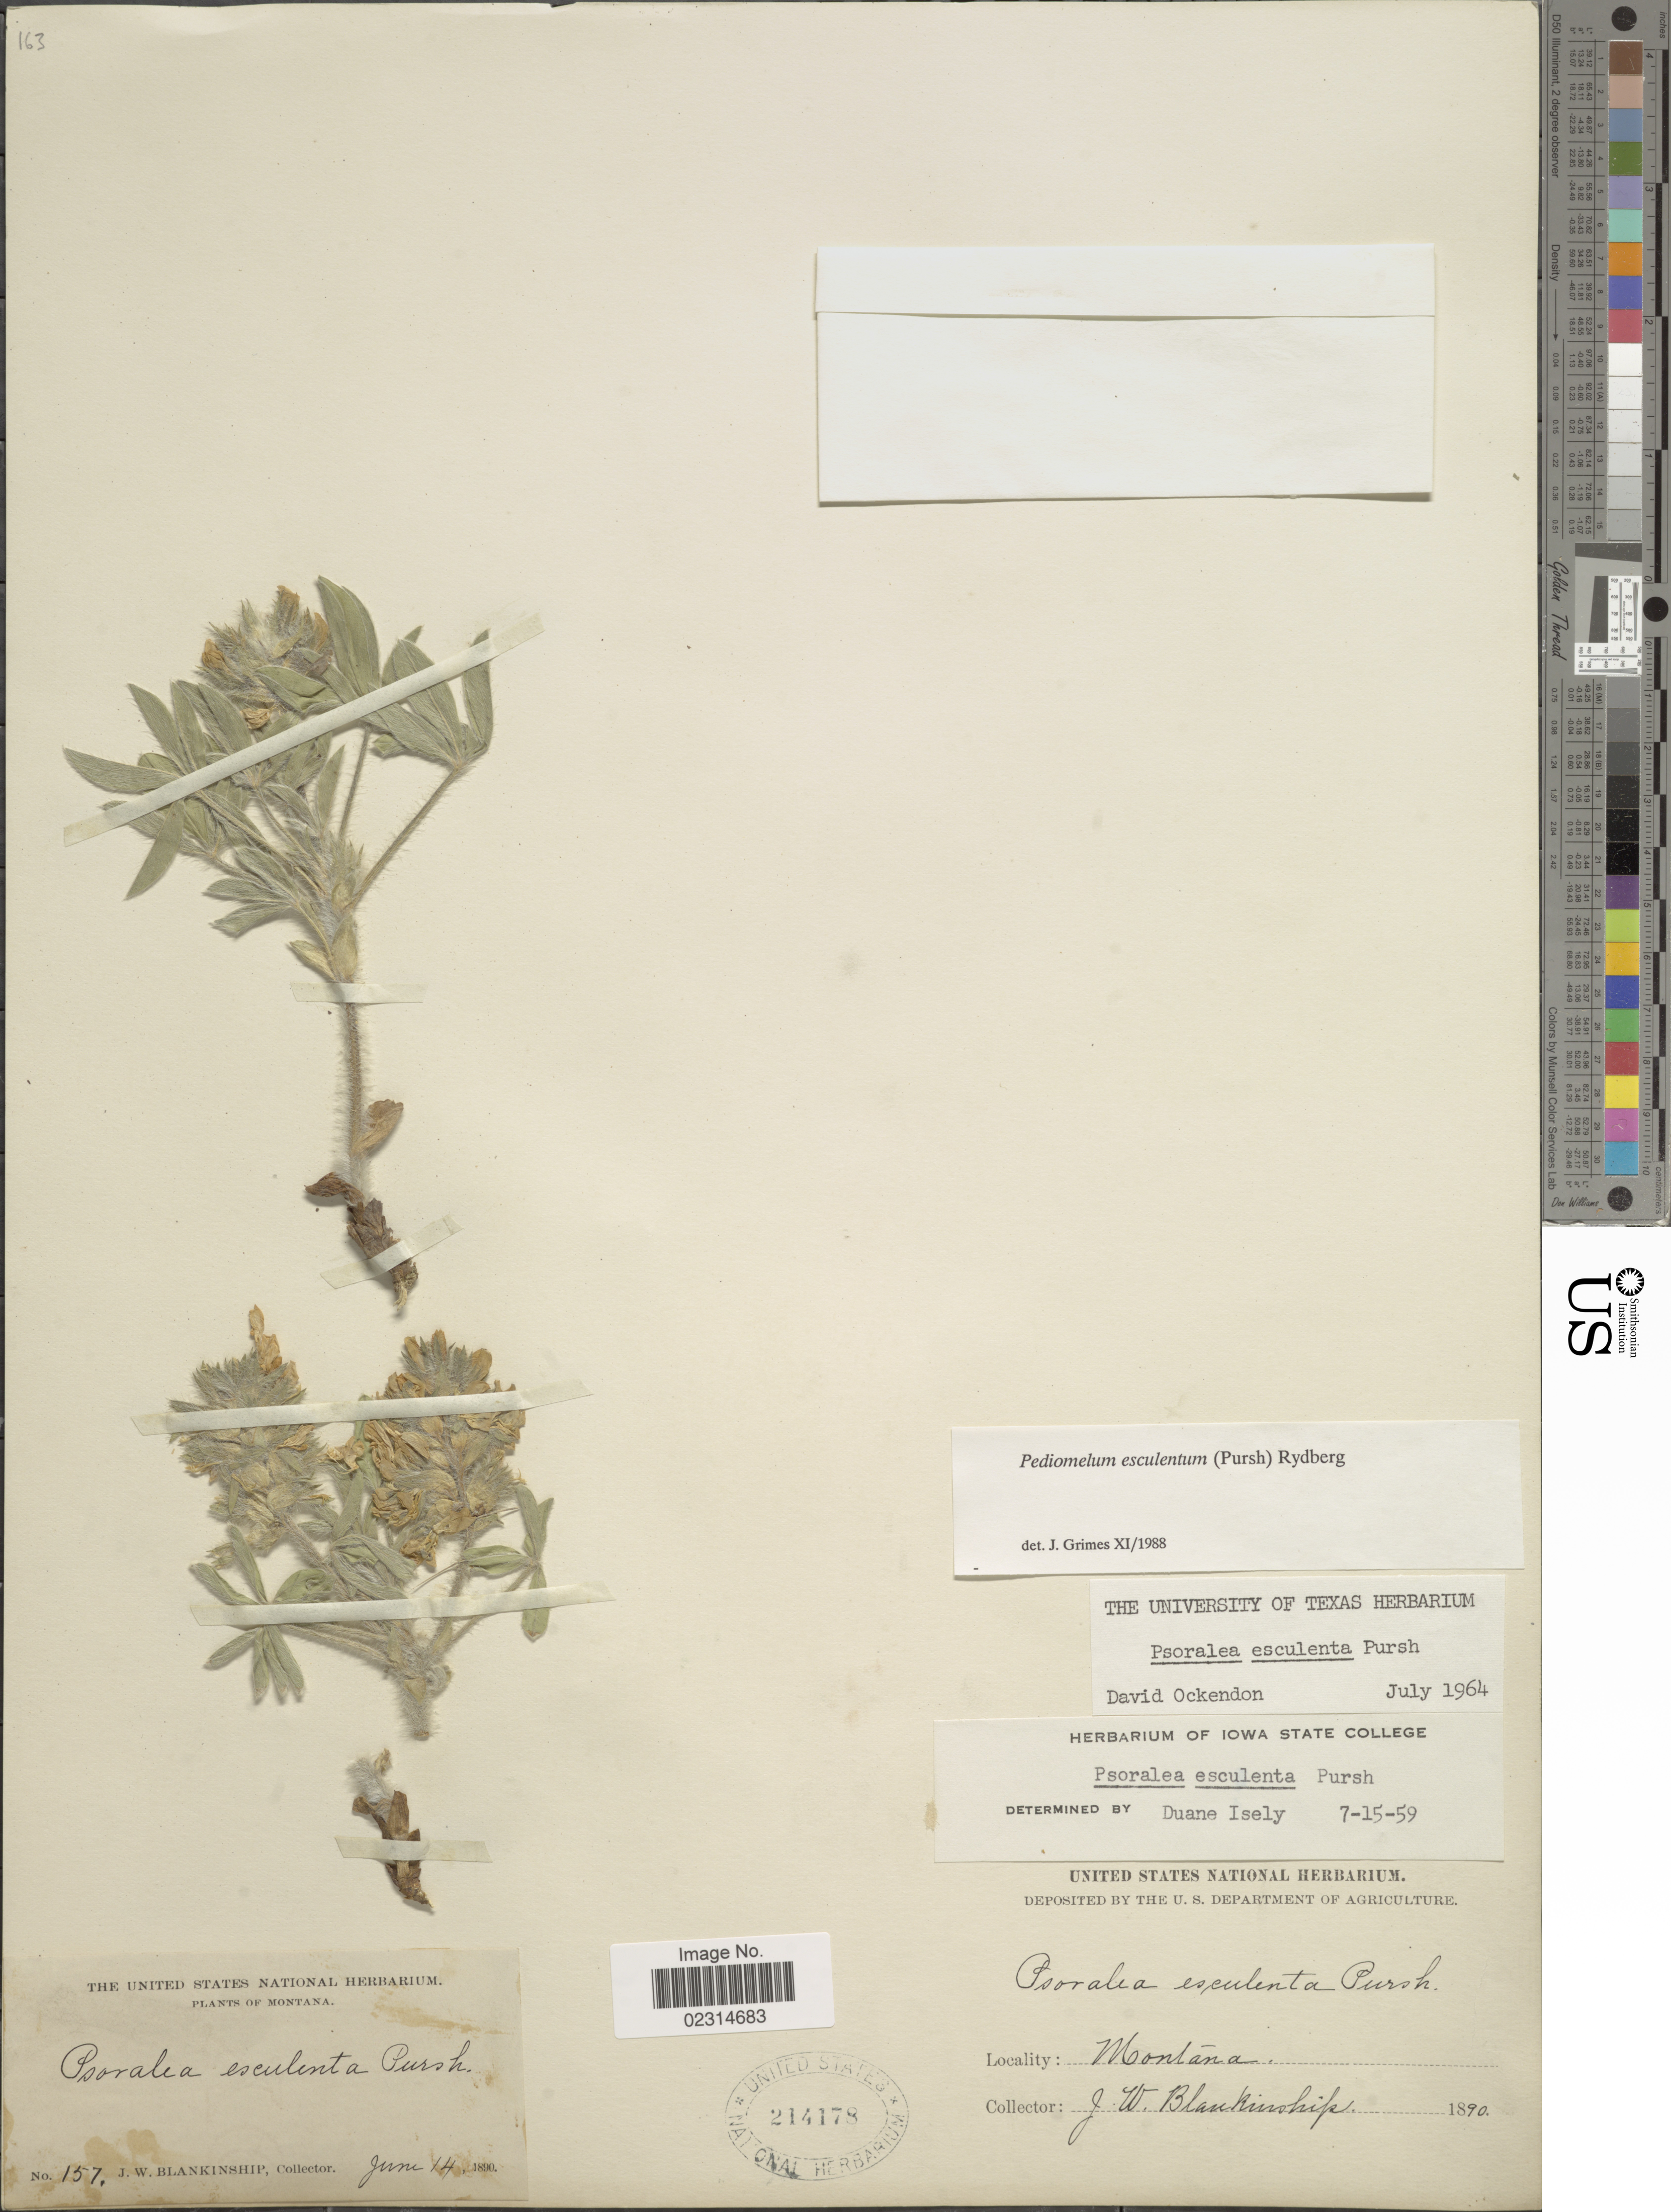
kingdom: Plantae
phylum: Tracheophyta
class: Magnoliopsida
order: Fabales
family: Fabaceae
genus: Pediomelum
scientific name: Pediomelum esculentum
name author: (Pursh) Rydb.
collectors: J. W. Blankinship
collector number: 157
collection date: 1890-06-14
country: United States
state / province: Montana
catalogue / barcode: US 214178